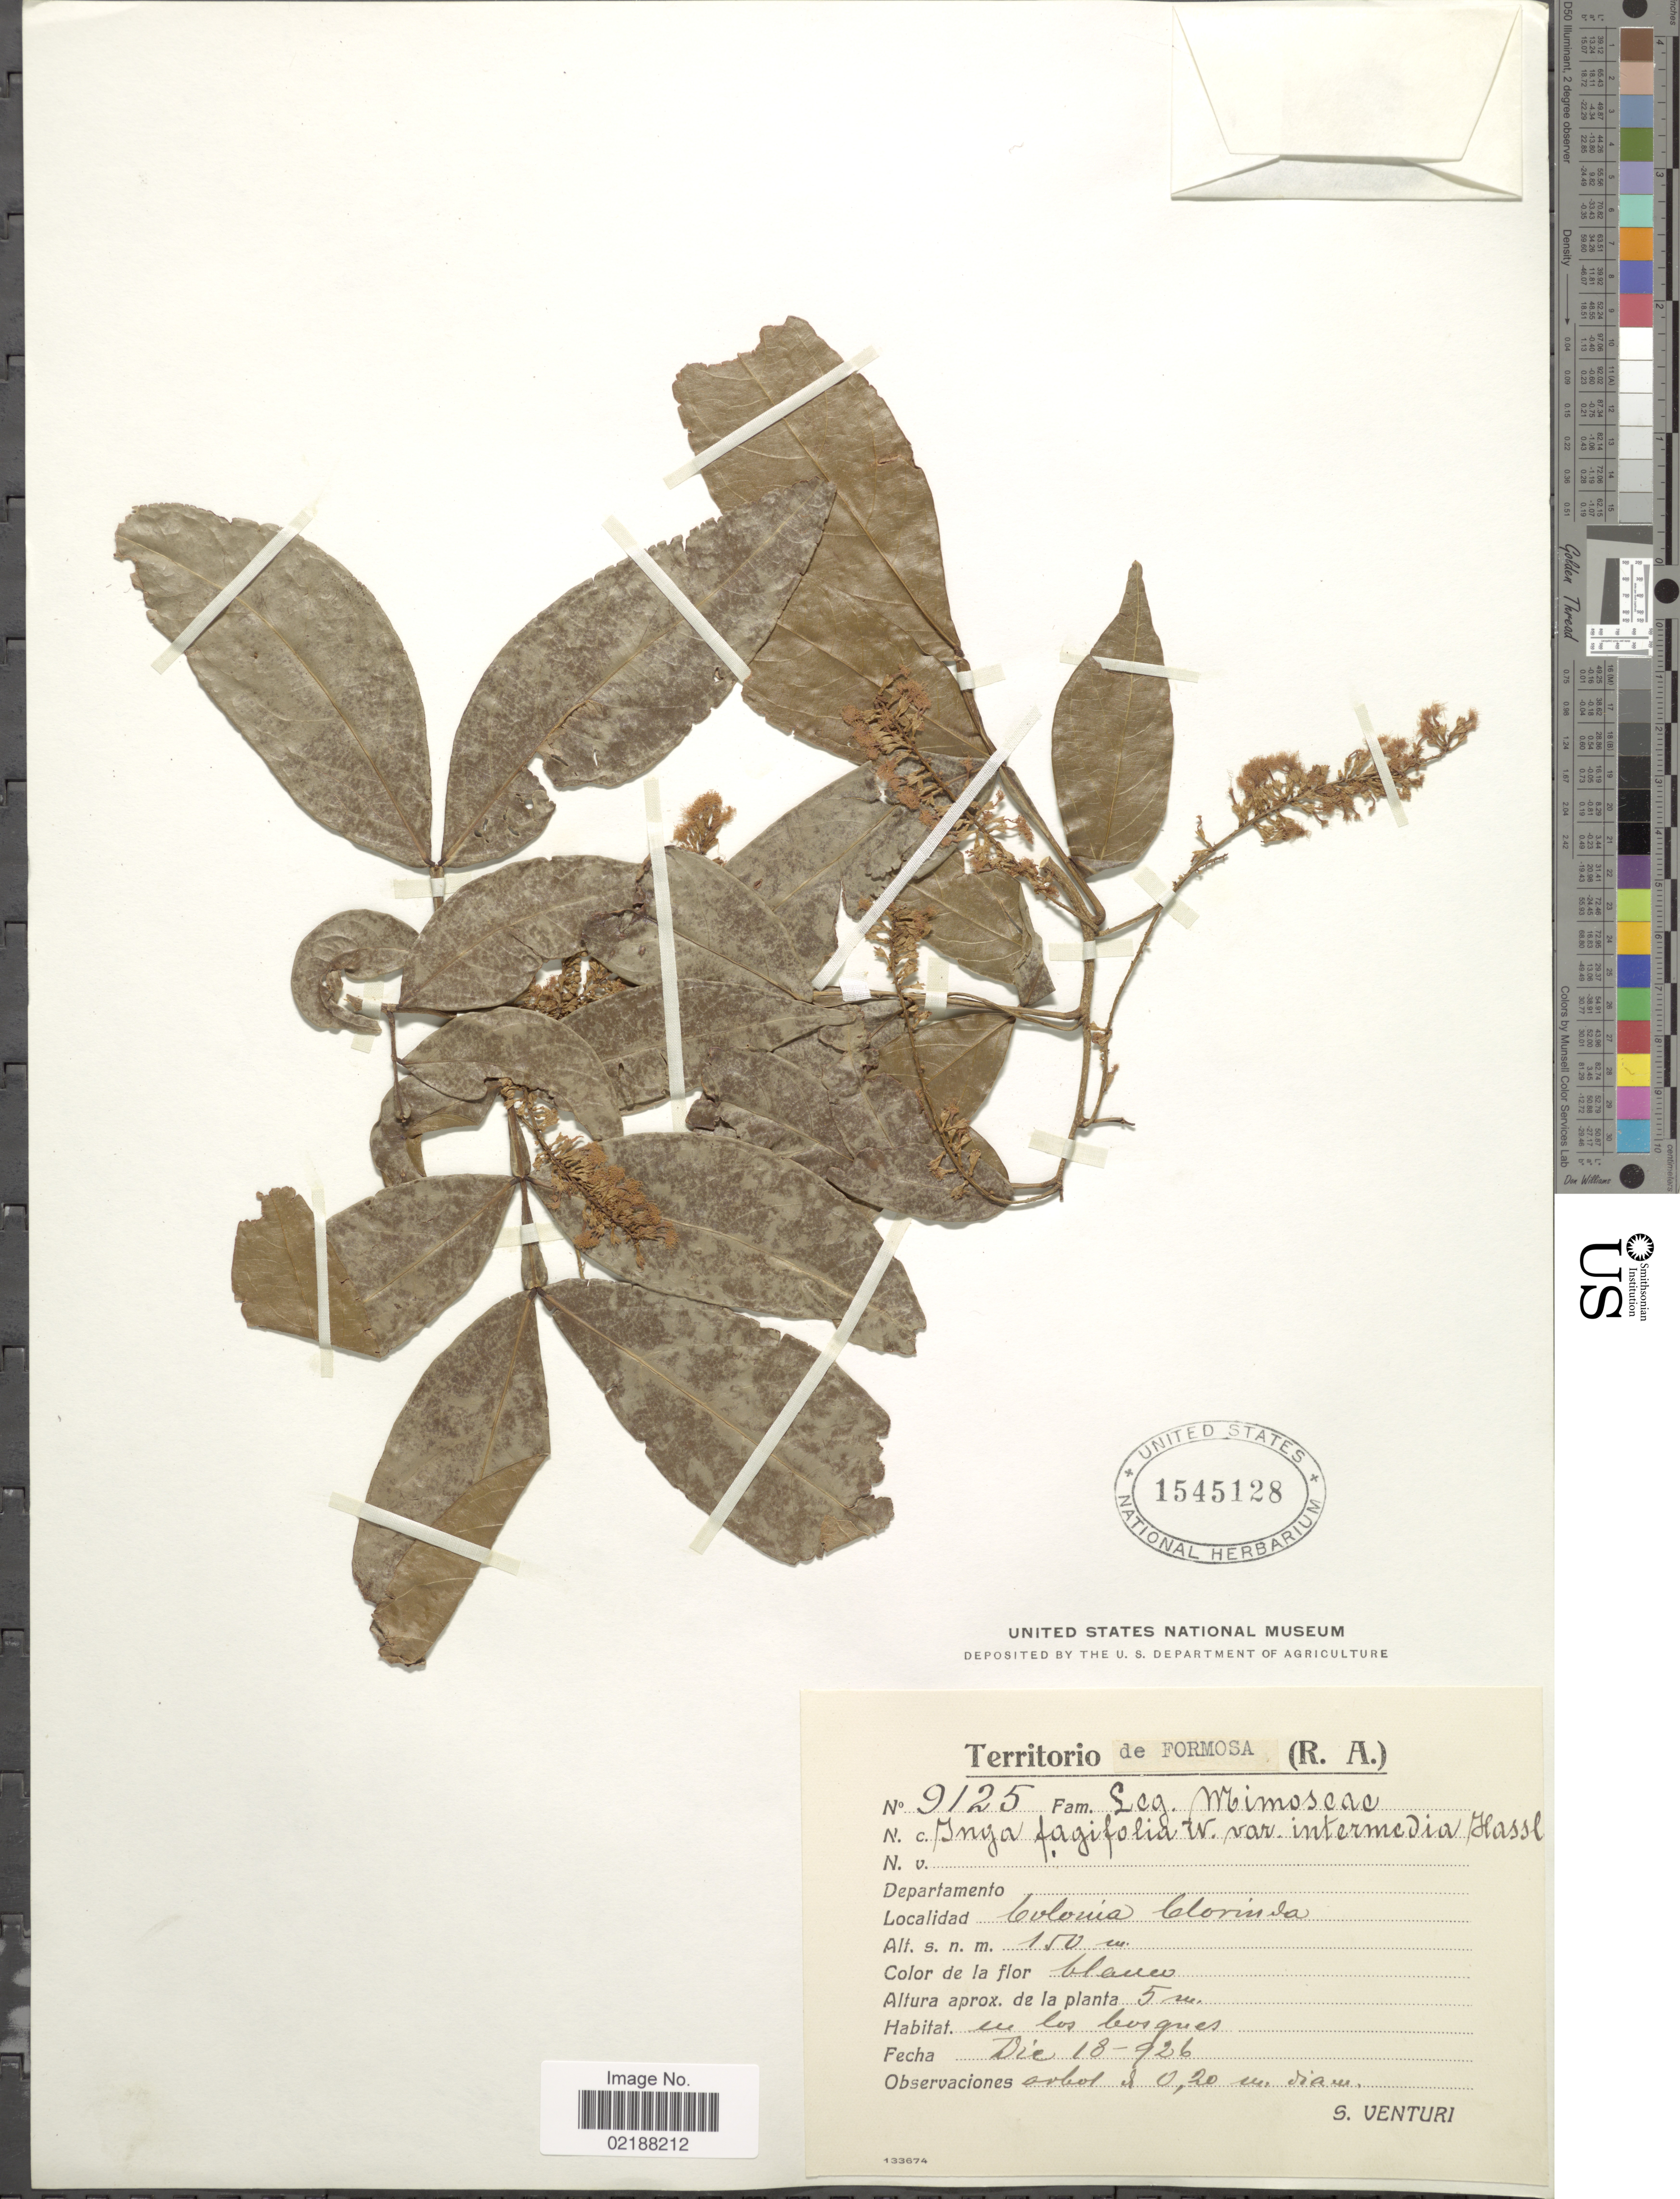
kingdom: Plantae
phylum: Tracheophyta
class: Magnoliopsida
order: Fabales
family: Fabaceae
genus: Inga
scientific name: Inga laurina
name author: (Sw.) Willd.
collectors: S. Venturi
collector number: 9125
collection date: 1926-12-18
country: Argentina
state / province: Formosa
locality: Territorio de Formosa (R.A.). Colonia Cloriunda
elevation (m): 150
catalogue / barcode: US 1545128